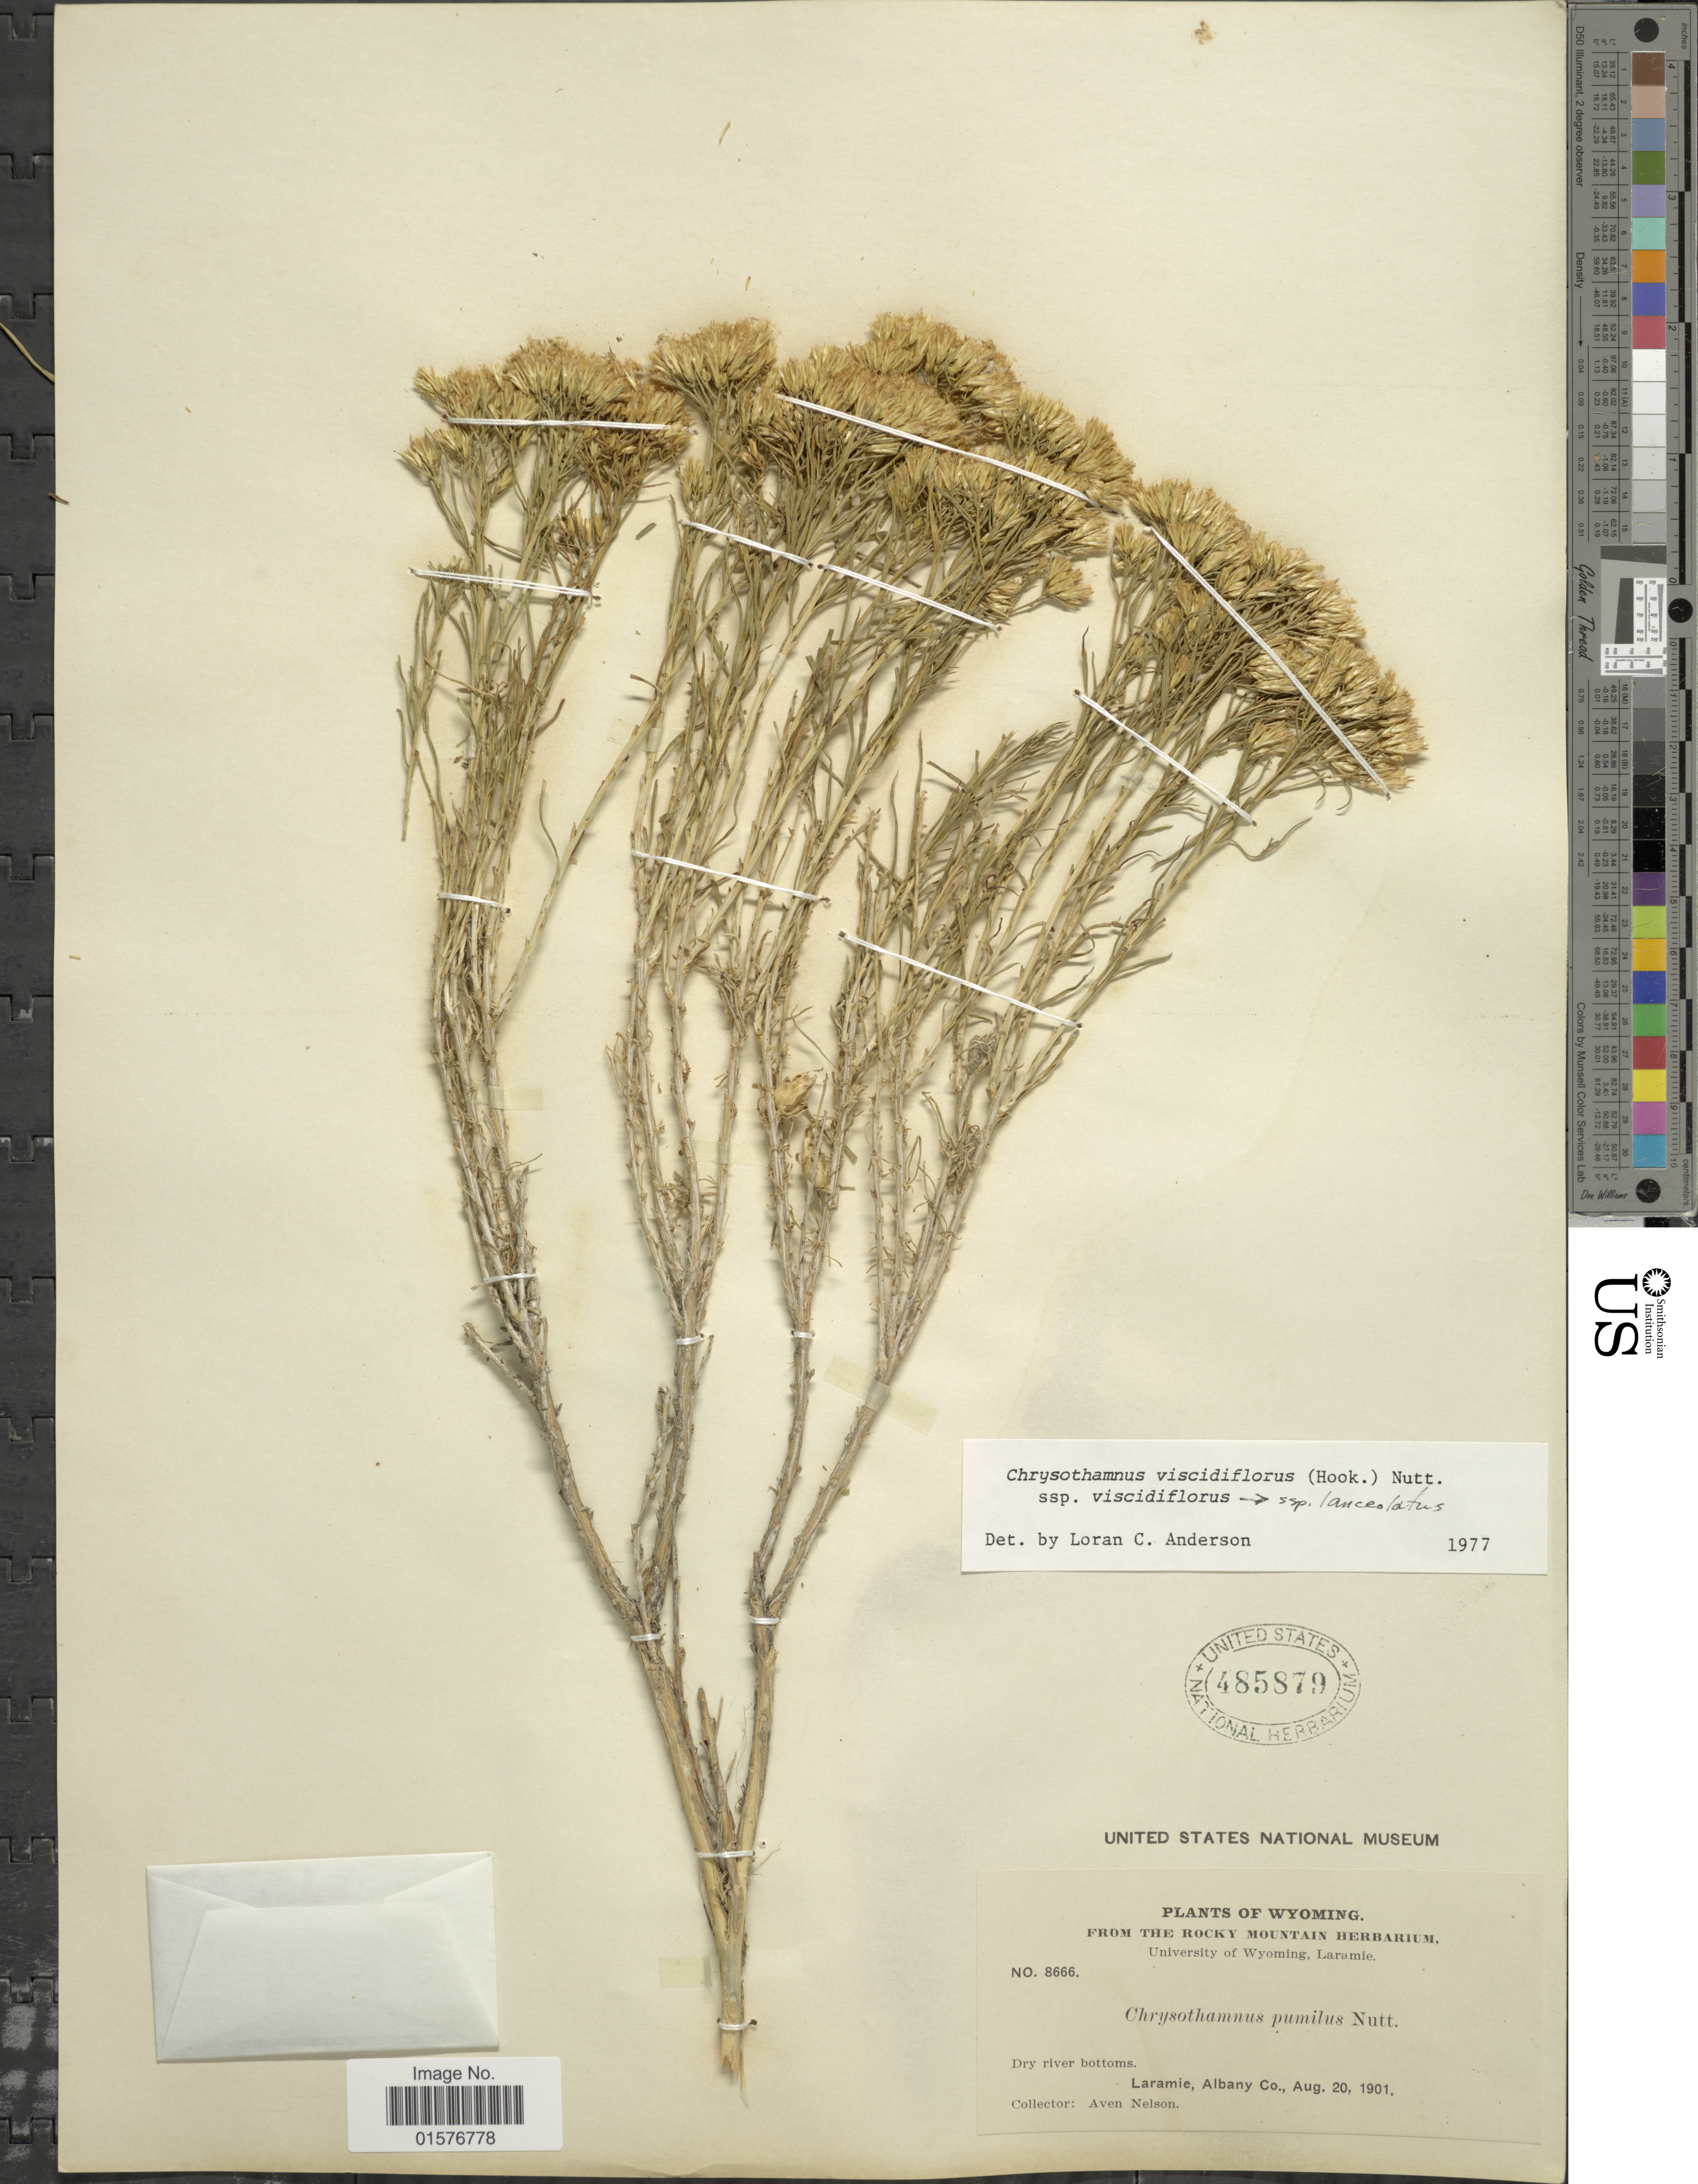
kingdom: Plantae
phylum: Tracheophyta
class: Magnoliopsida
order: Asterales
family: Asteraceae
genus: Chrysothamnus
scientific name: Chrysothamnus viscidiflorus subsp. viscidiflorus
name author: (Hook.) Nutt.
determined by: Urbatsch, Lowell E., Curator (LSU), Louisiana State University (UNITED STATES)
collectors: A. Nelson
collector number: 8666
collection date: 1901-08-20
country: United States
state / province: Wyoming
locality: Dry river bottoms, Laramie, Albany Co.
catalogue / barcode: US 485879